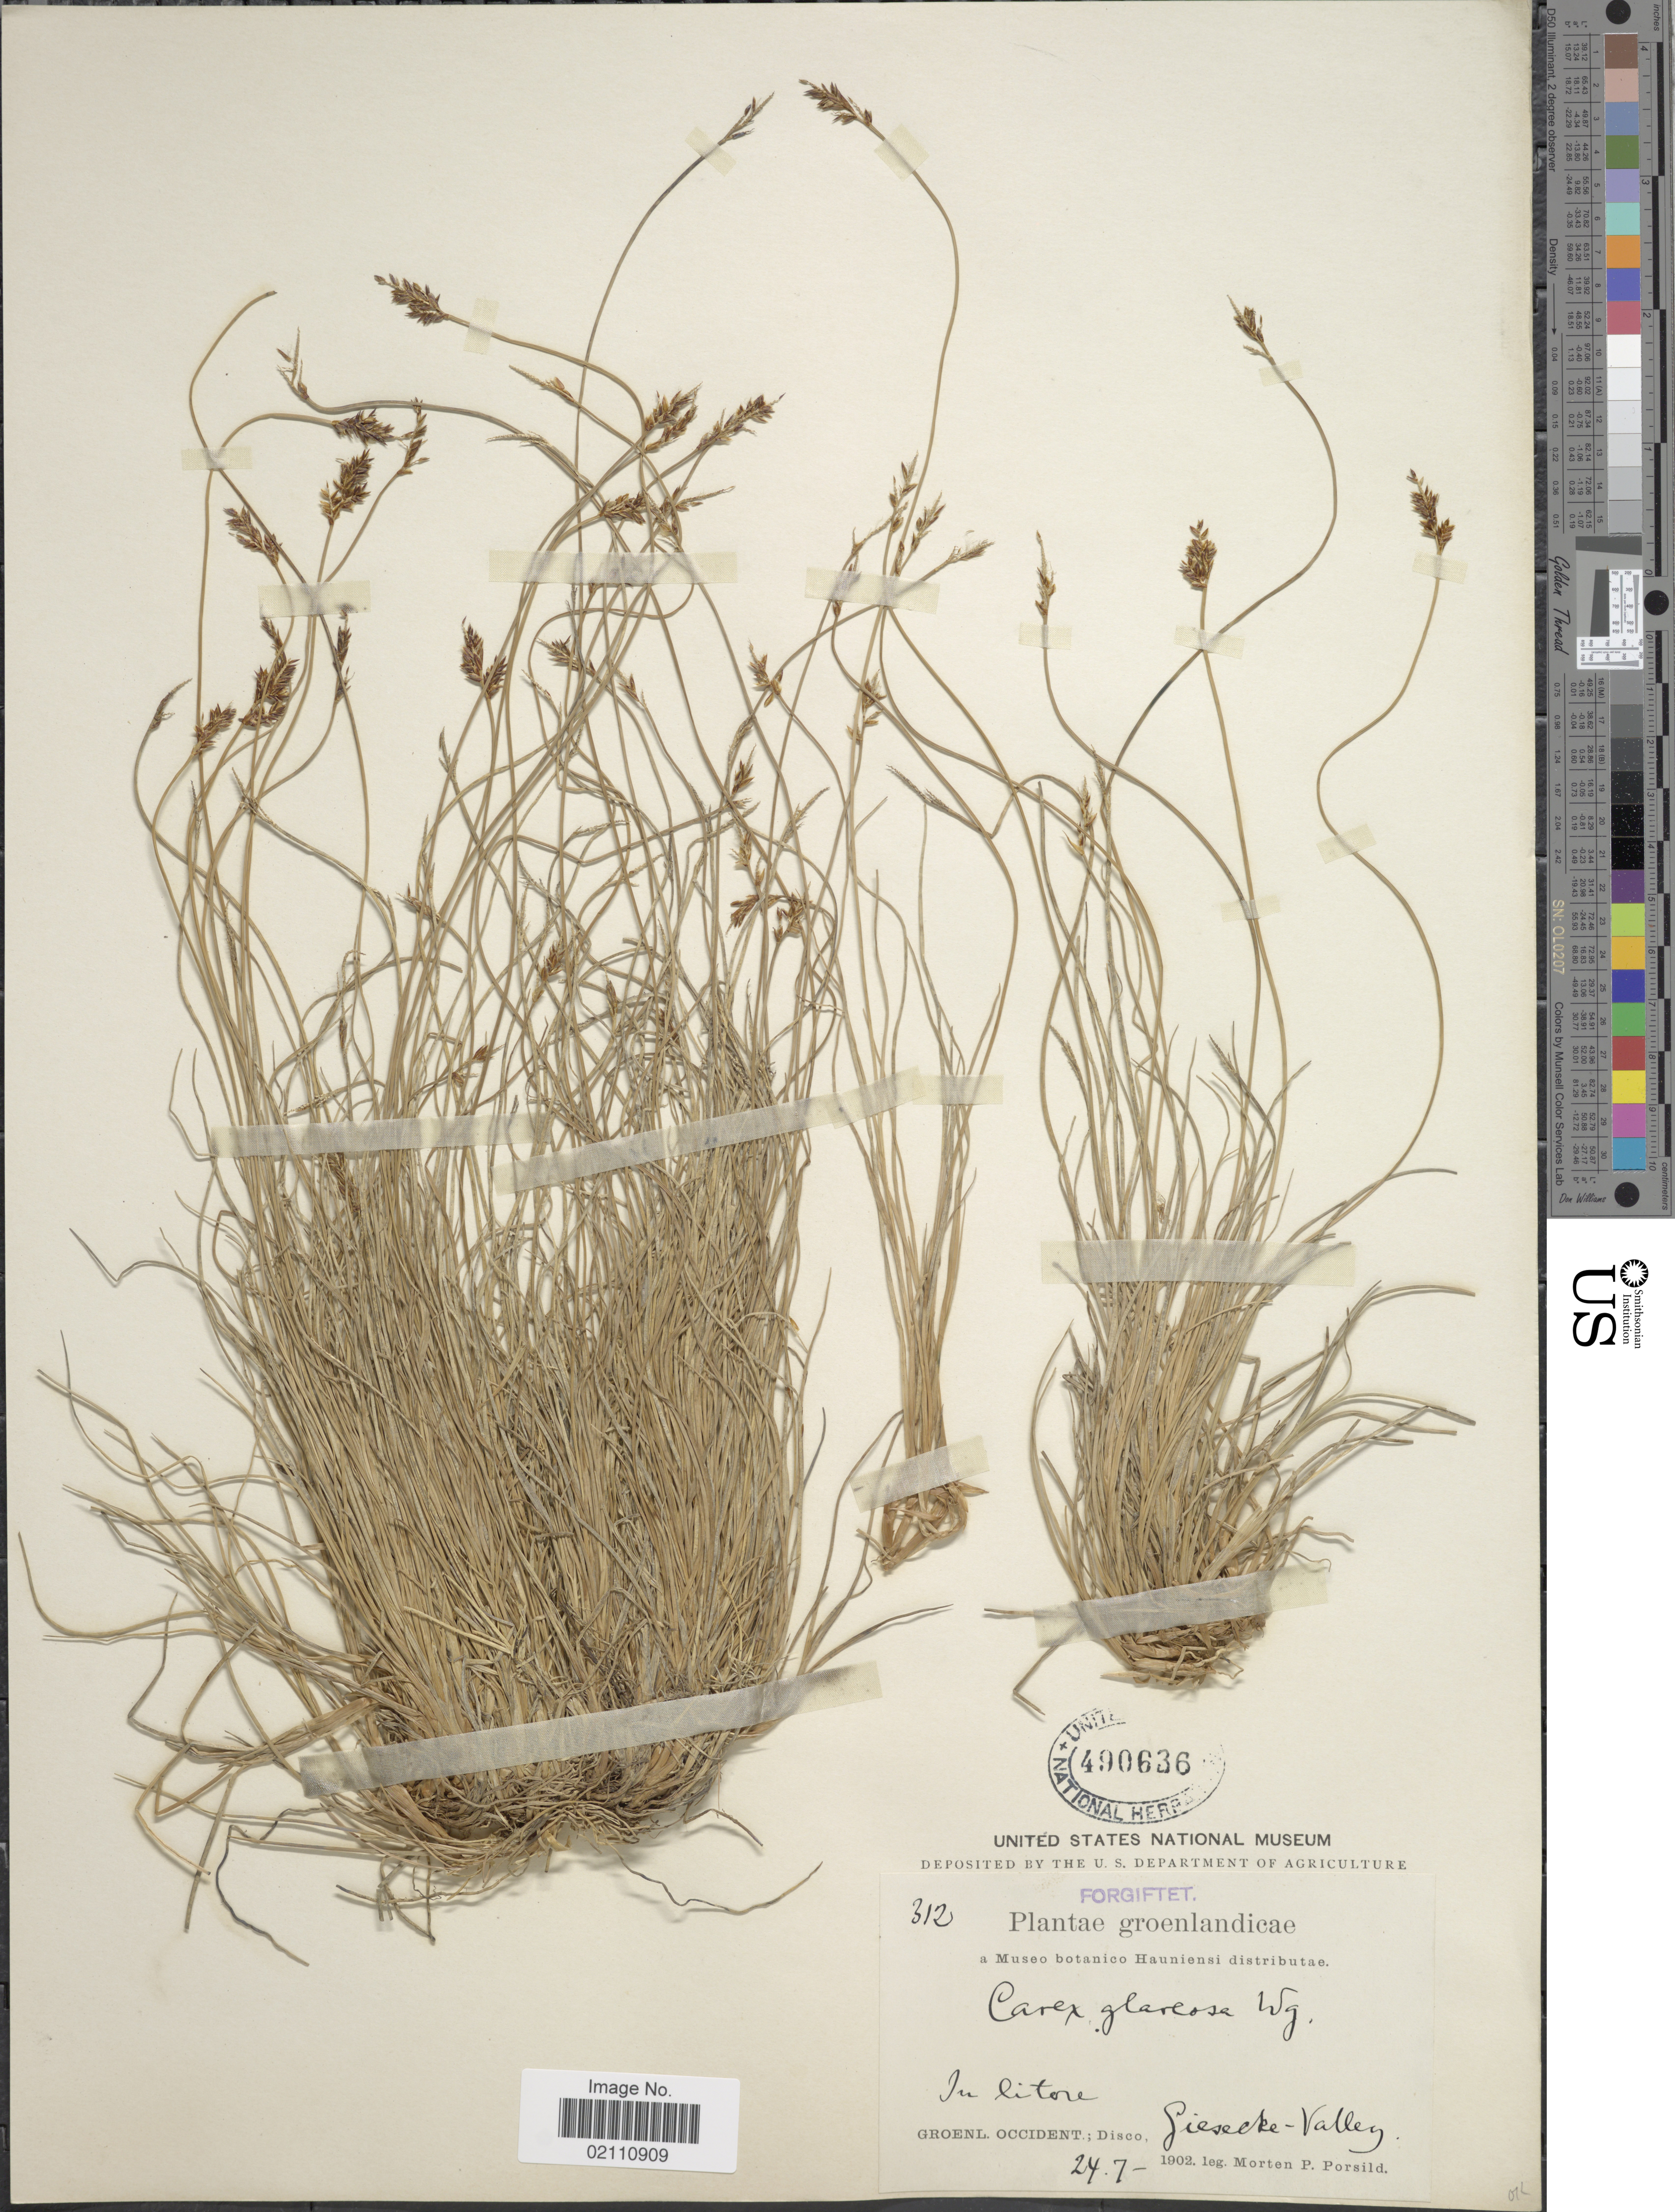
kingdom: Plantae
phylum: Tracheophyta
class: Liliopsida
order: Poales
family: Cyperaceae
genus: Carex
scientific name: Carex glareosa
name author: Schkuhr ex Wahlenb.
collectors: M. P. Porsild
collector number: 312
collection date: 1902-07-24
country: Greenland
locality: Groenl. Occident. Disco: Giesecke Valley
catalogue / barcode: US 490636